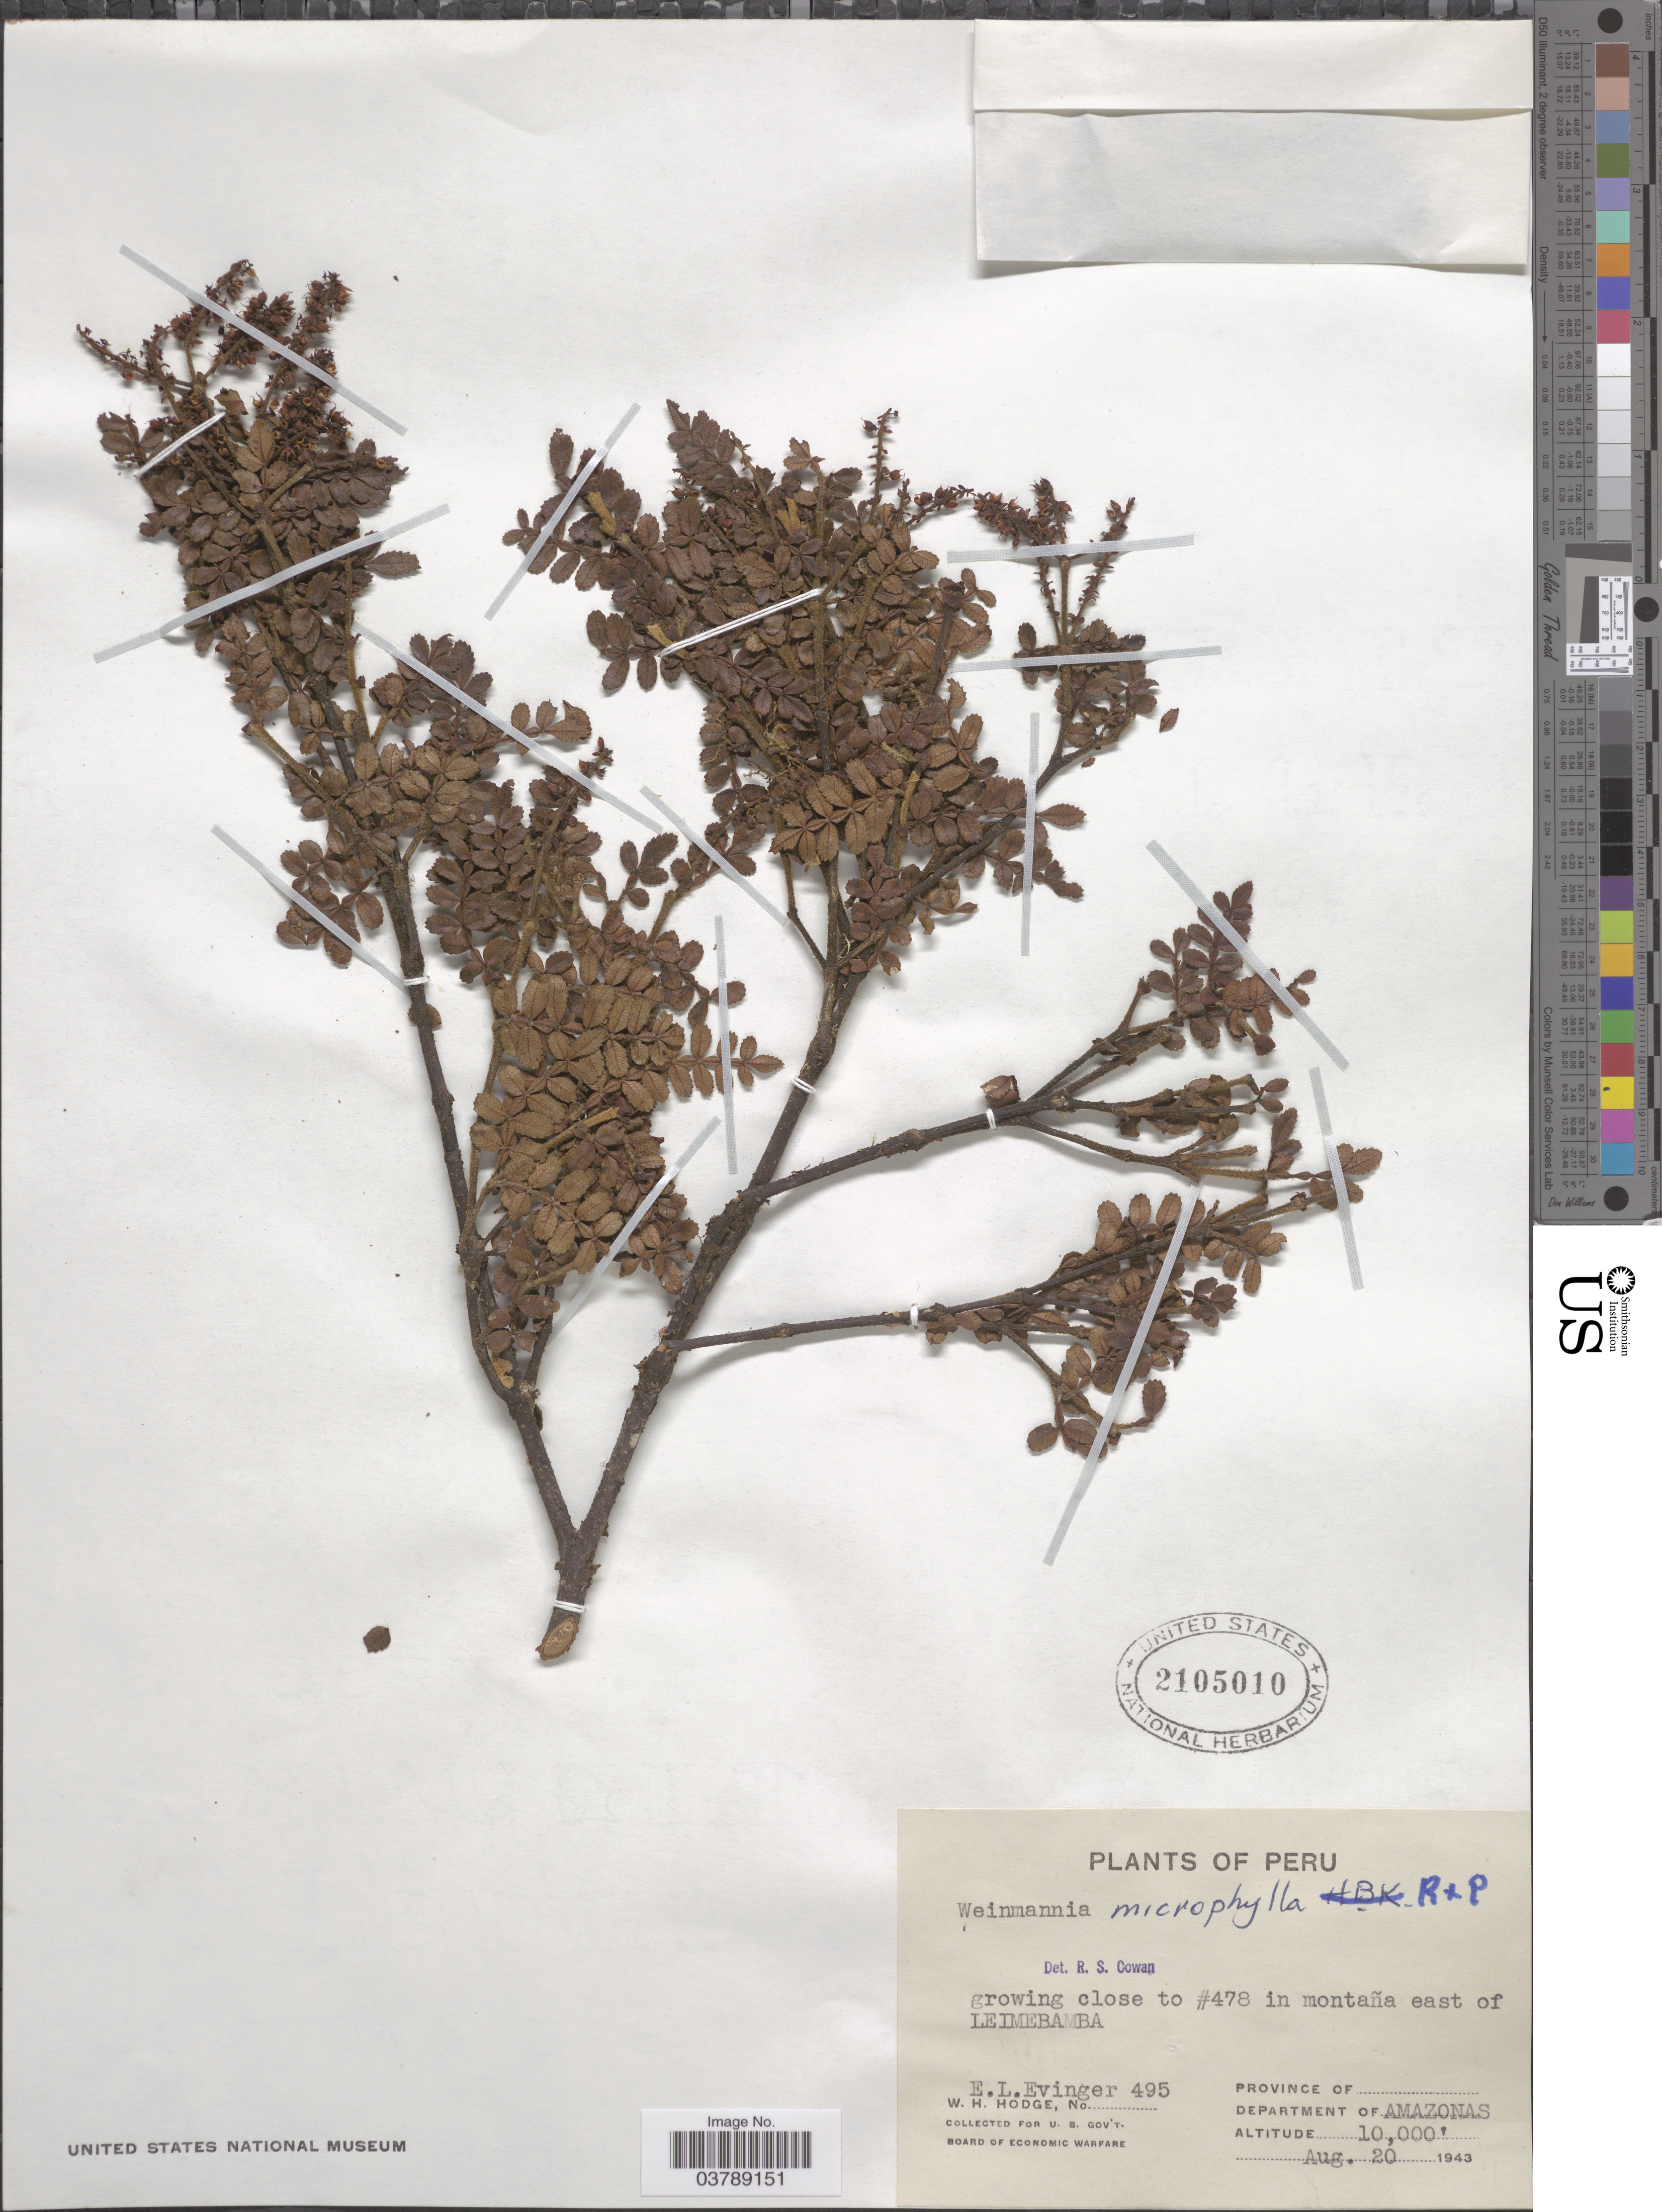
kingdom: Plantae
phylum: Tracheophyta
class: Magnoliopsida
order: Oxalidales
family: Cunoniaceae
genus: Weinmannia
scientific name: Weinmannia fagaroides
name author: Kunth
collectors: E. Evinger & W. Hodge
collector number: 495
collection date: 1943-08-20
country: Peru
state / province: Amazonas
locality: On montaña east of Leimebamba. Department of Amazonas.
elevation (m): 3048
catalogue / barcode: US 2105010